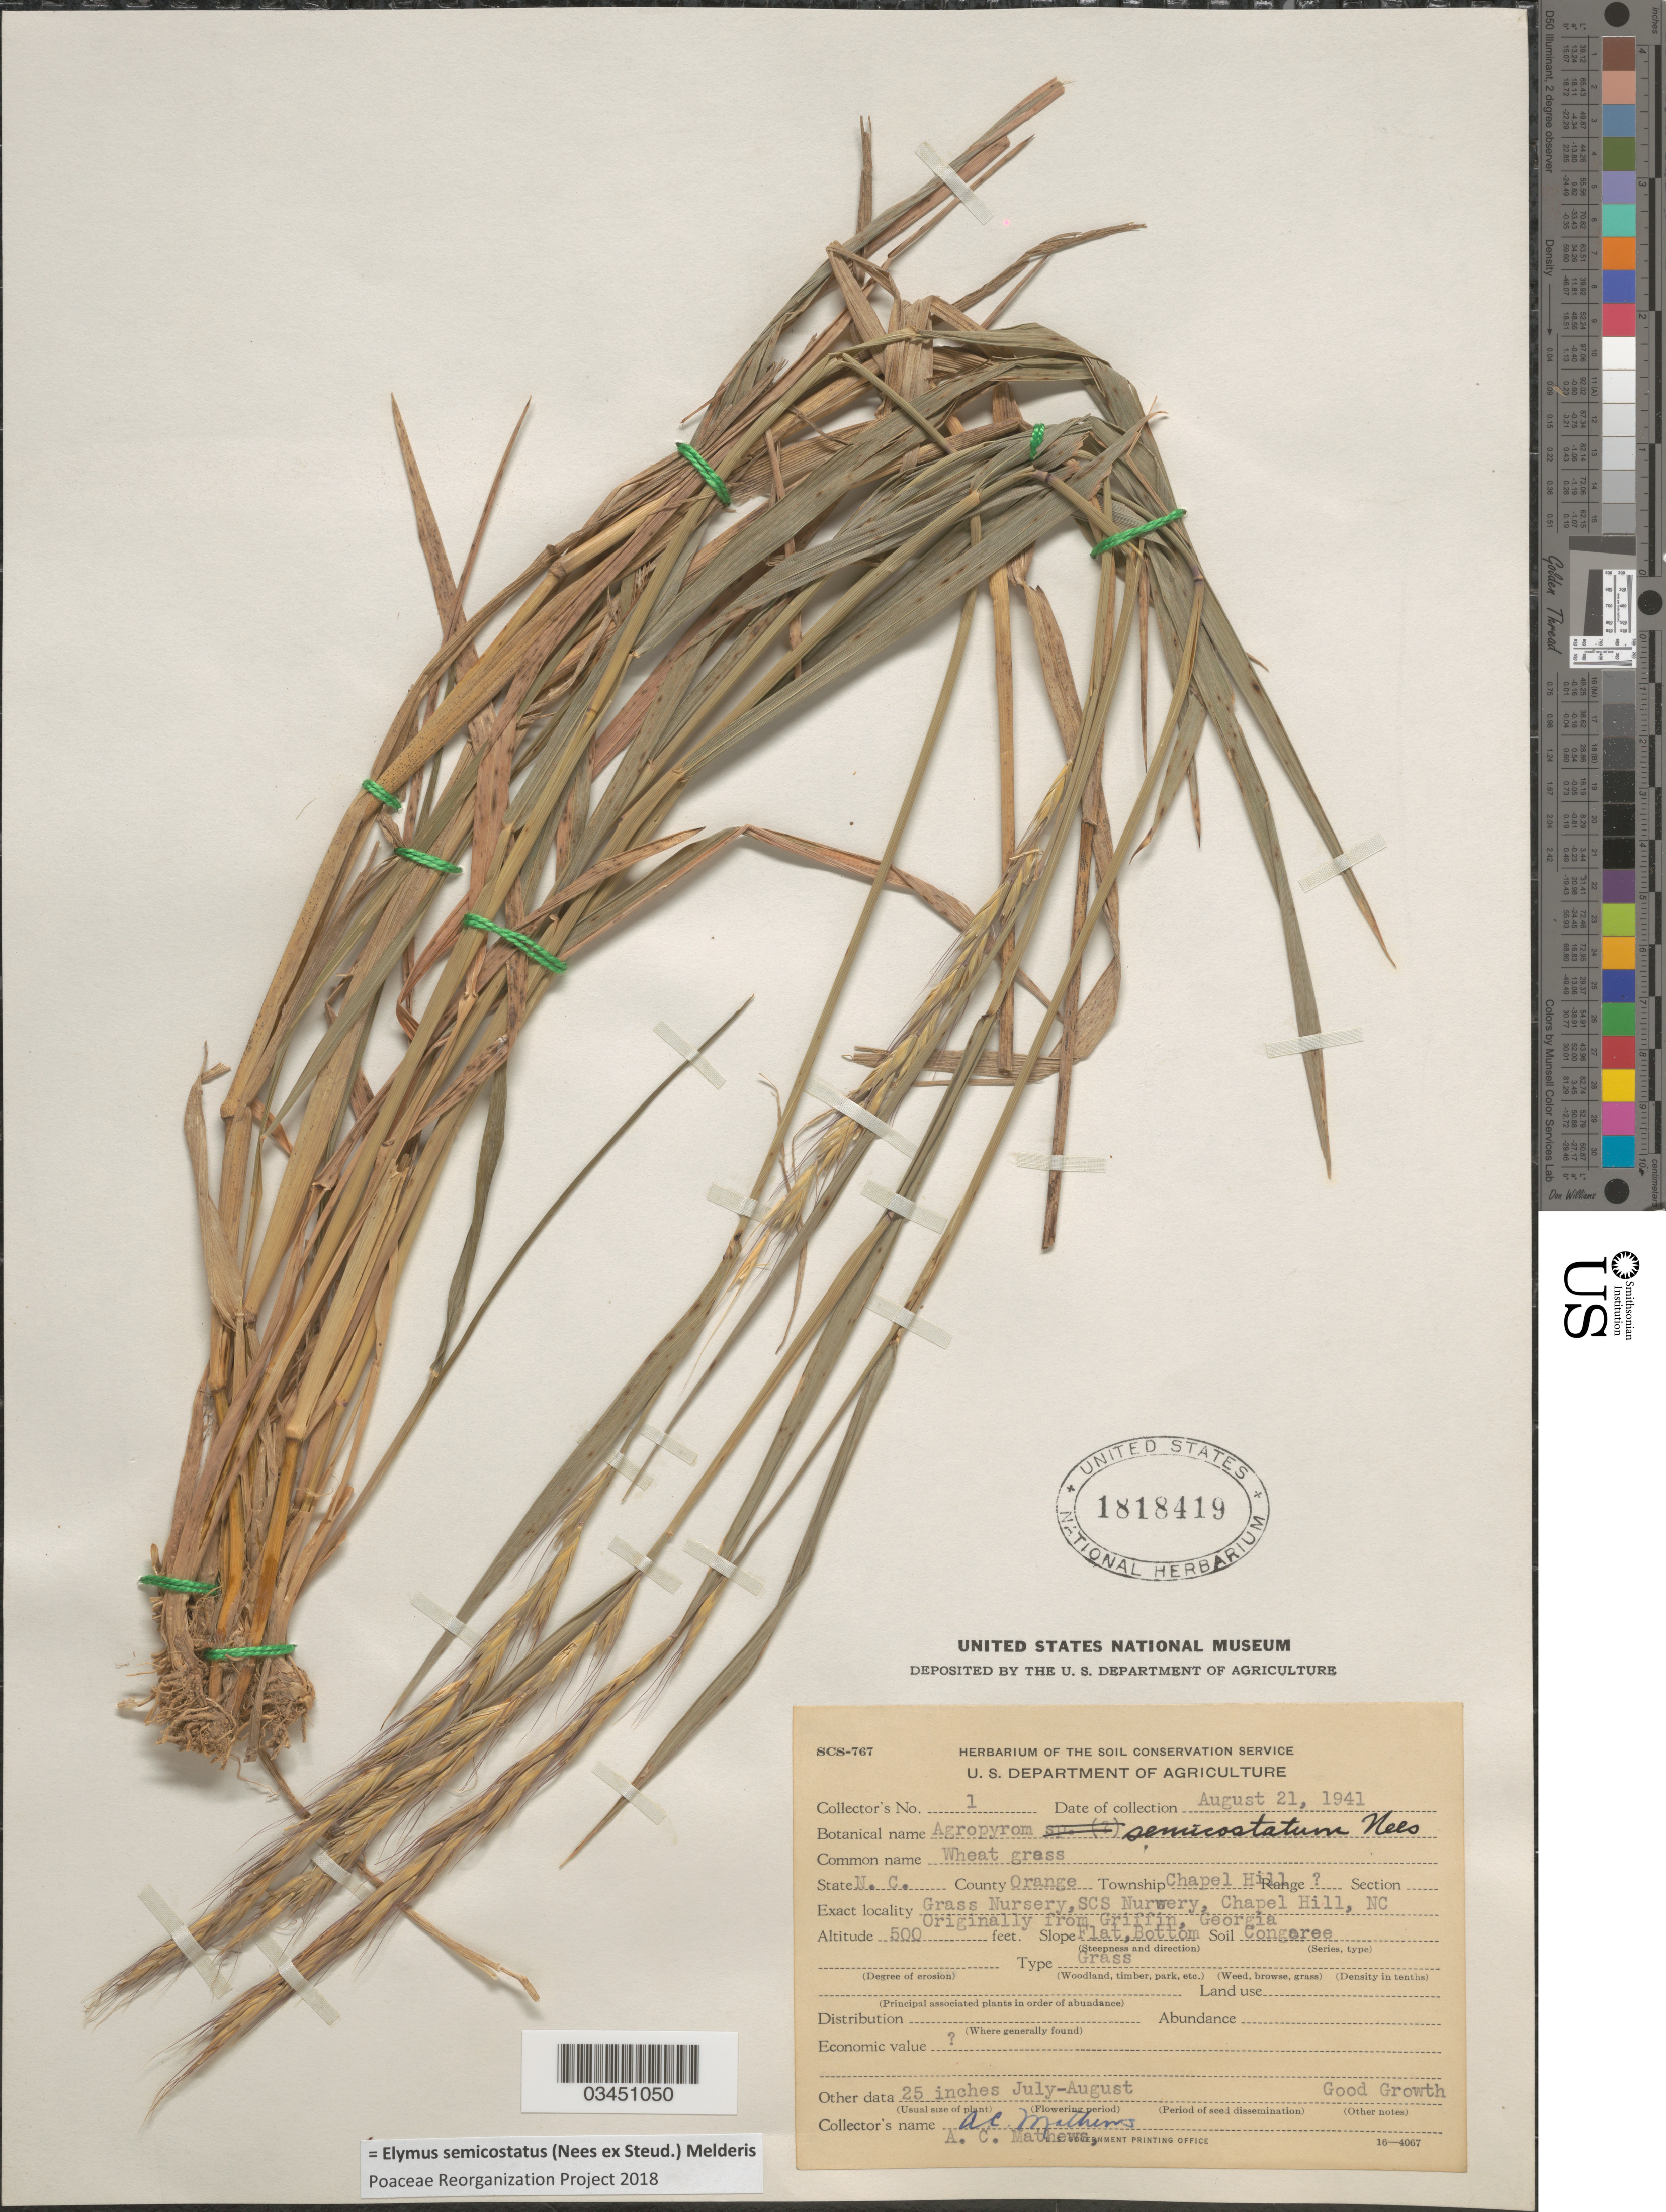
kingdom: Plantae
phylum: Tracheophyta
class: Liliopsida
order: Poales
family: Poaceae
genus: Elymus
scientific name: Elymus semicostatus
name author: (Nees ex Steud.) Melderis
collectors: A. Mathews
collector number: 1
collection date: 1941-08-21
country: United States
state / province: North Carolina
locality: County Orange. Township Chapel Hill [unsure placement]. Grass Nursery, SCS Nursery, Chapel Hill, NC.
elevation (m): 152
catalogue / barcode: US 1818419